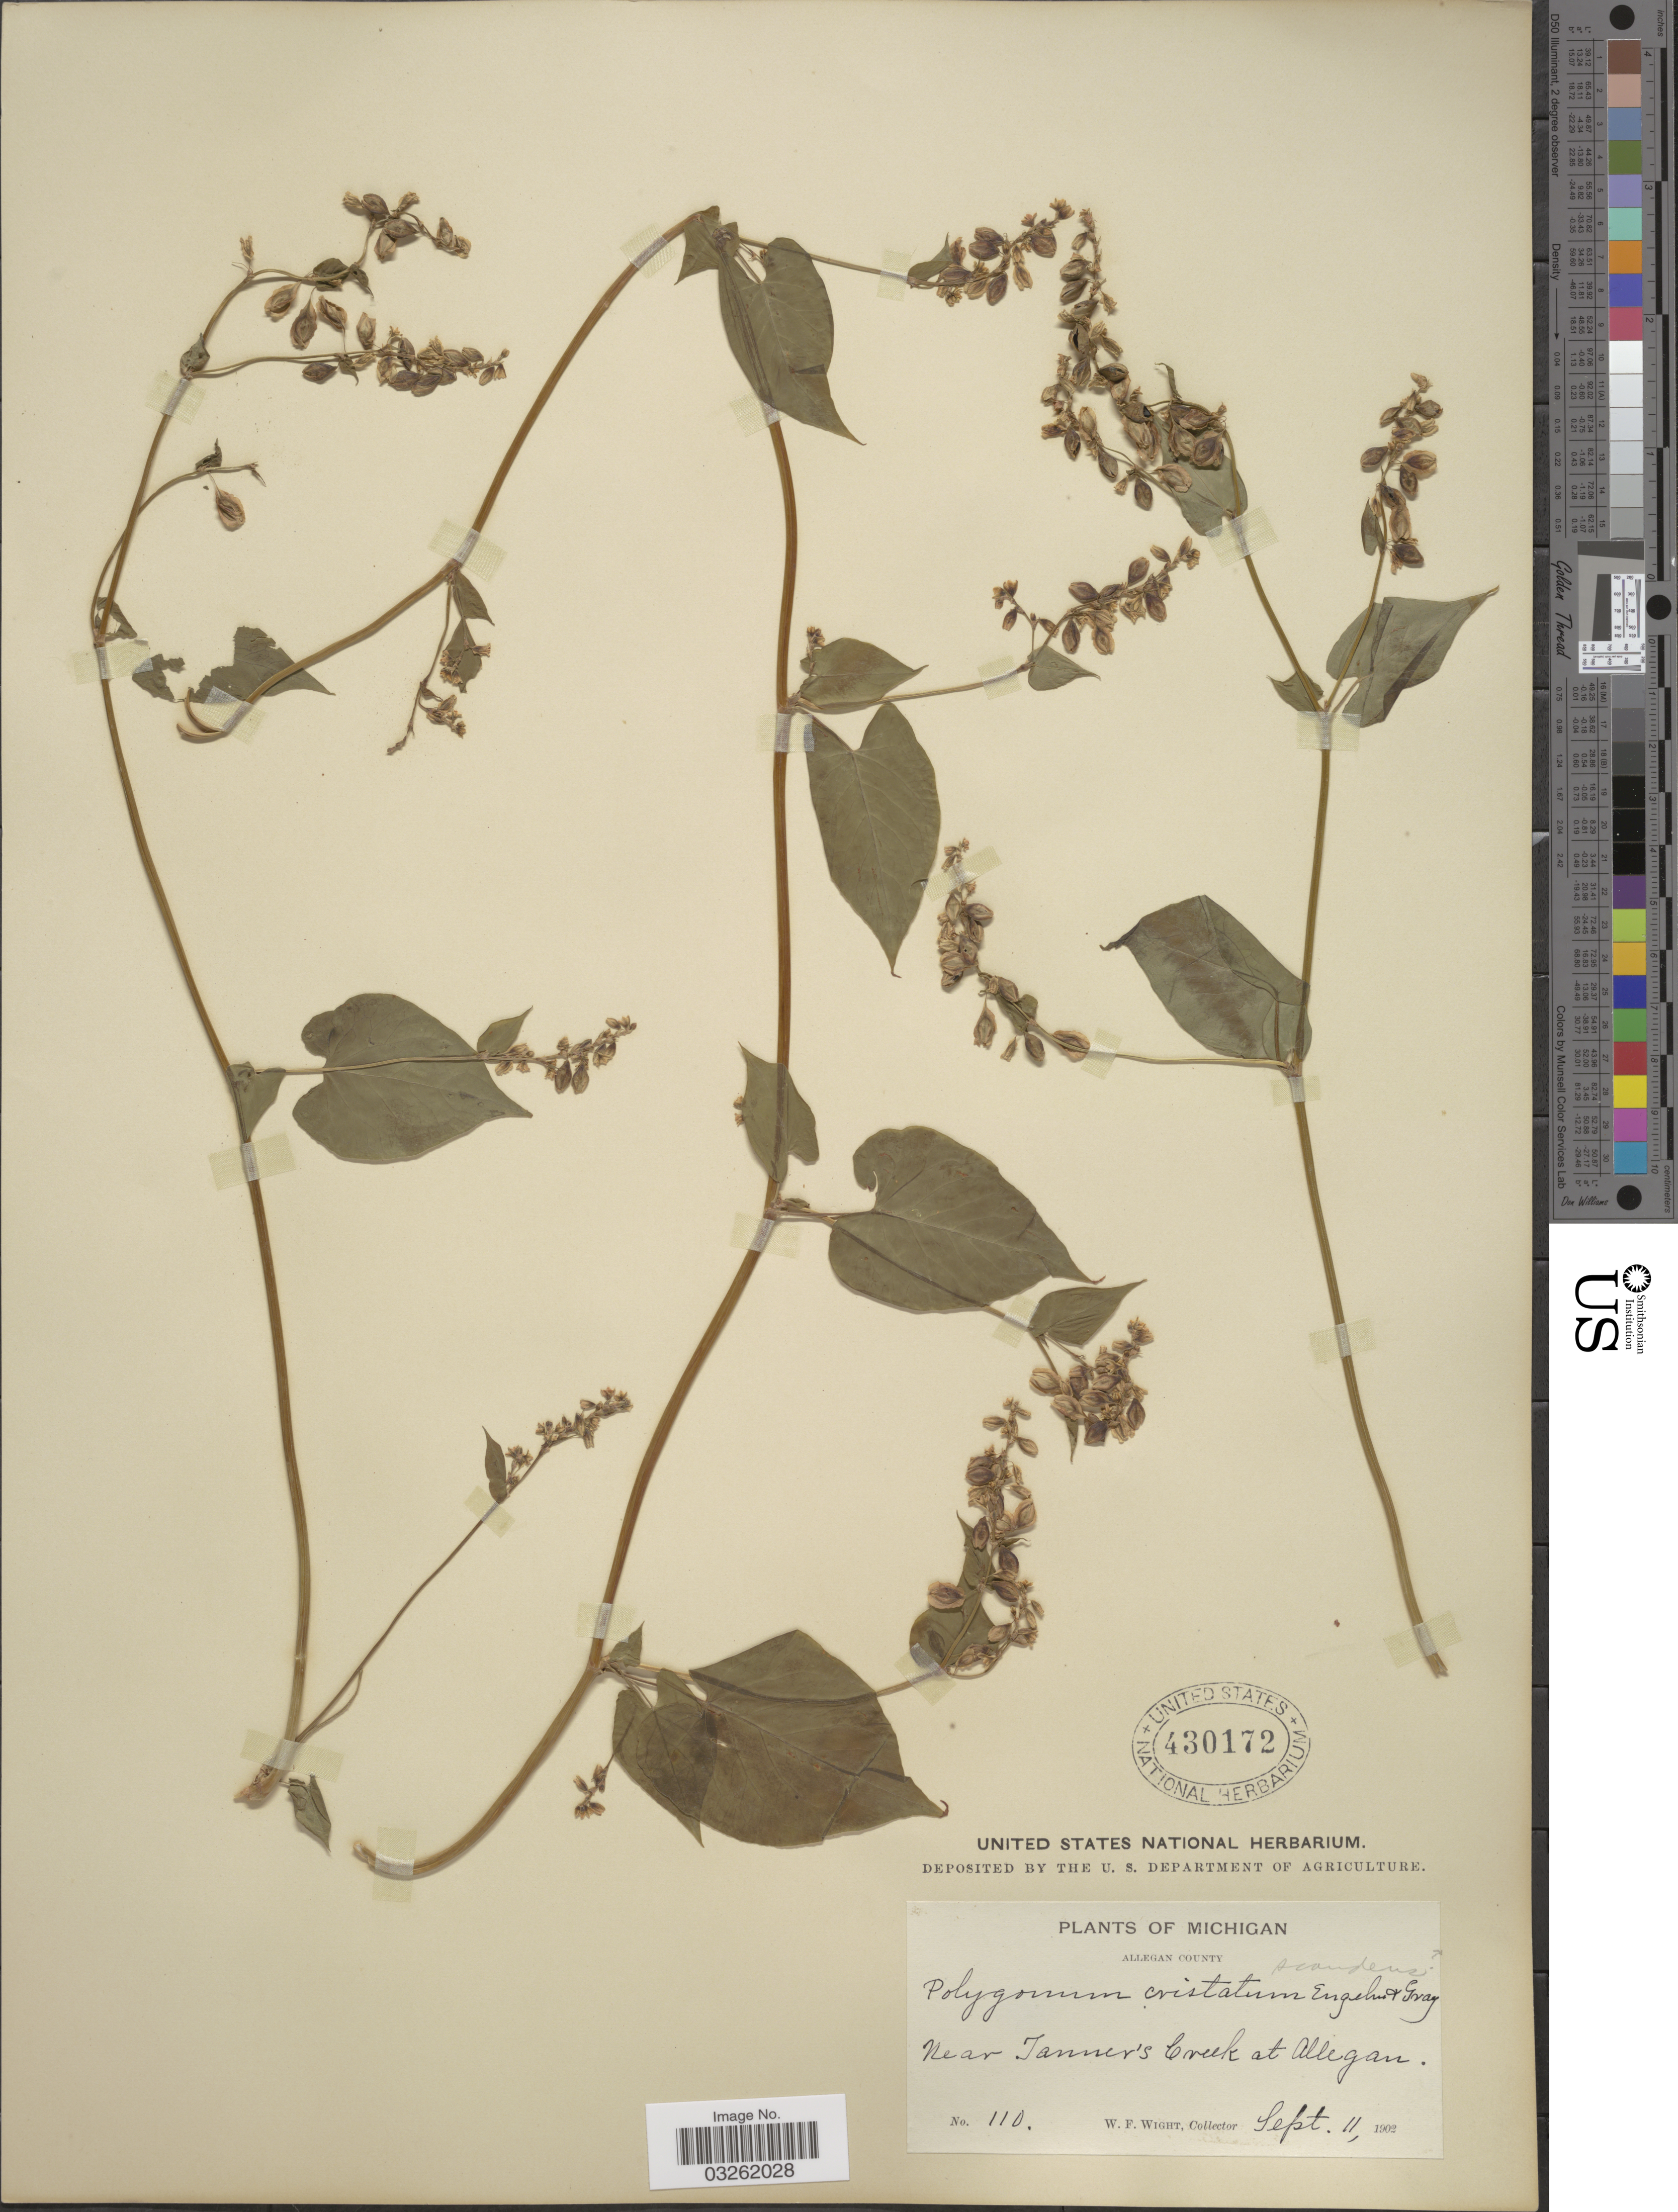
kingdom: Plantae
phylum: Tracheophyta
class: Magnoliopsida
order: Caryophyllales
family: Polygonaceae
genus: Fallopia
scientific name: Fallopia scandens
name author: (L.) Holub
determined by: Strong, Mark T., (BOT), Smithsonian Institution - National Museum of Natural History (UNITED STATES)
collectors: W. Wight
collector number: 110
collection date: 1902-09-11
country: United States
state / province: Michigan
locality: Allegan County. Near Tanner's Creek at Allegan.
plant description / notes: Fallopia cristata (Engelm. & A. Gray) Holub here treated as a heterotypic synonym.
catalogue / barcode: US 430172